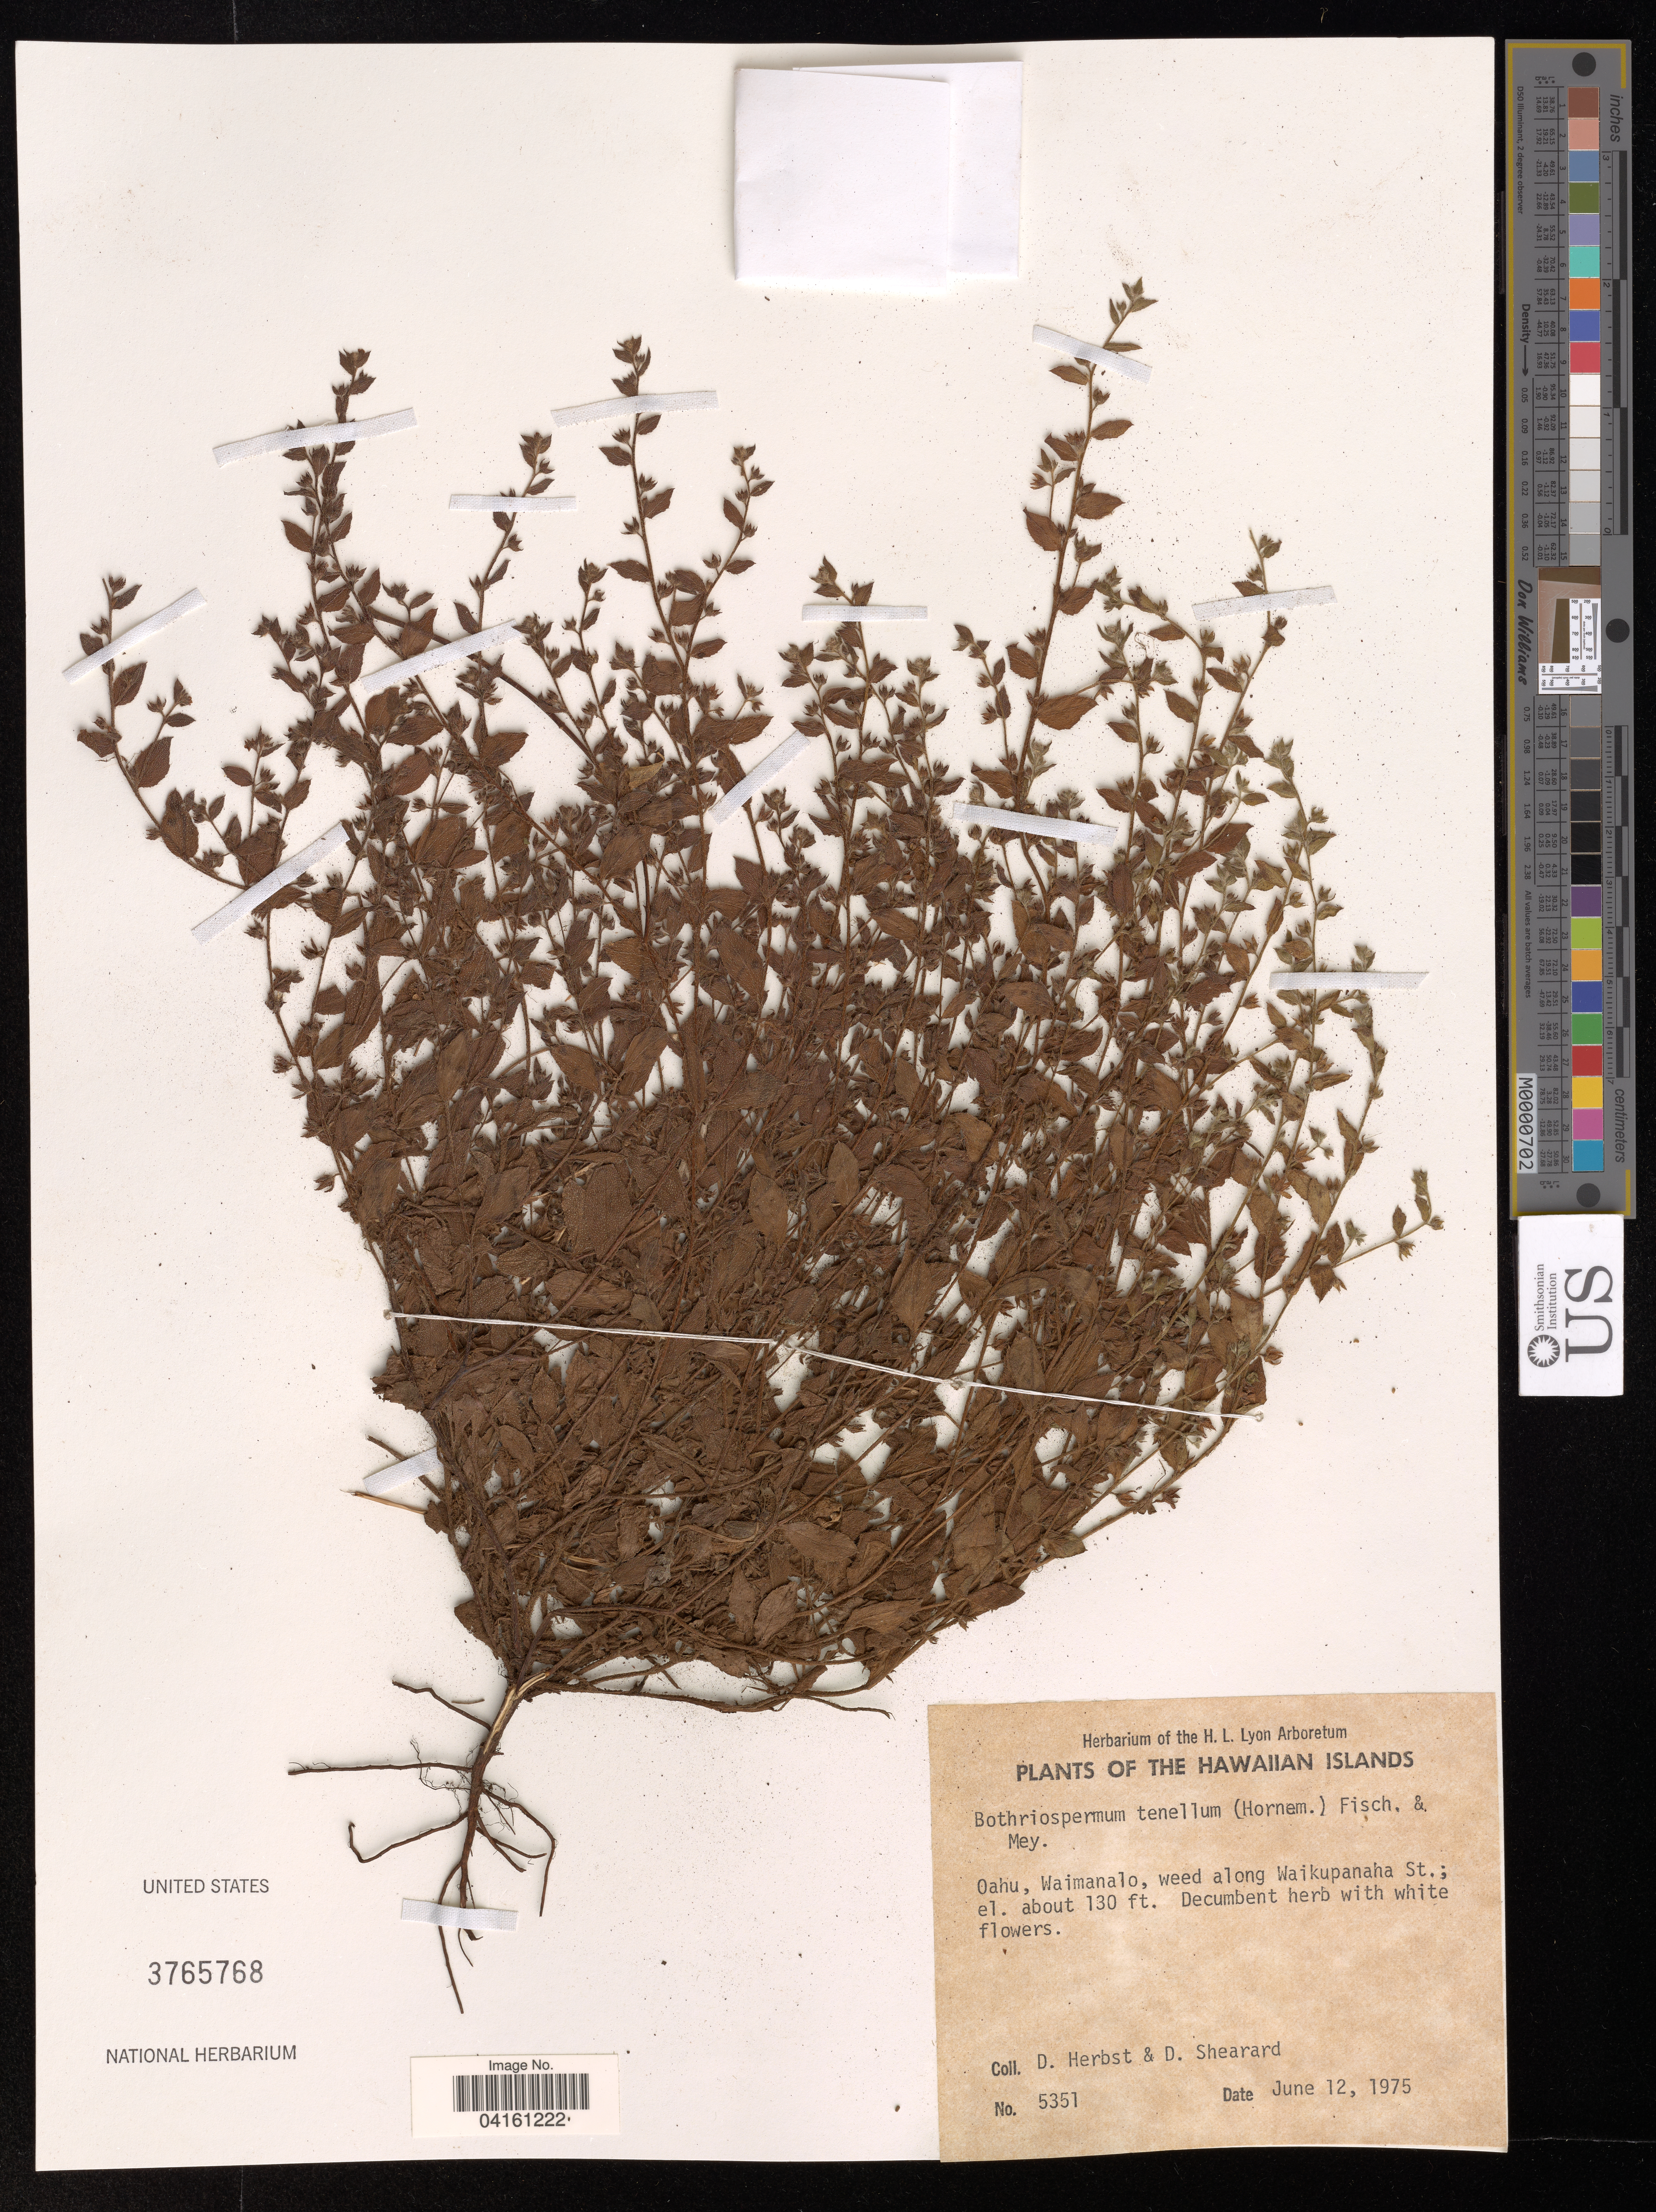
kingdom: Plantae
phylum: Tracheophyta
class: Magnoliopsida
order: Boraginales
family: Boraginaceae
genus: Bothriospermum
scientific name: Bothriospermum tenellum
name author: (Hornem.) Fisch. & C.A. Mey.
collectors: D. Herbst & D. Shearard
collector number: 5351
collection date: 1975-06-12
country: United States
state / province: Hawaii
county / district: Honolulu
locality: The Hawaiian Islands. Oahu, Waimanalo, weed along Waikupanaha St.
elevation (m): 40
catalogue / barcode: US 3765768